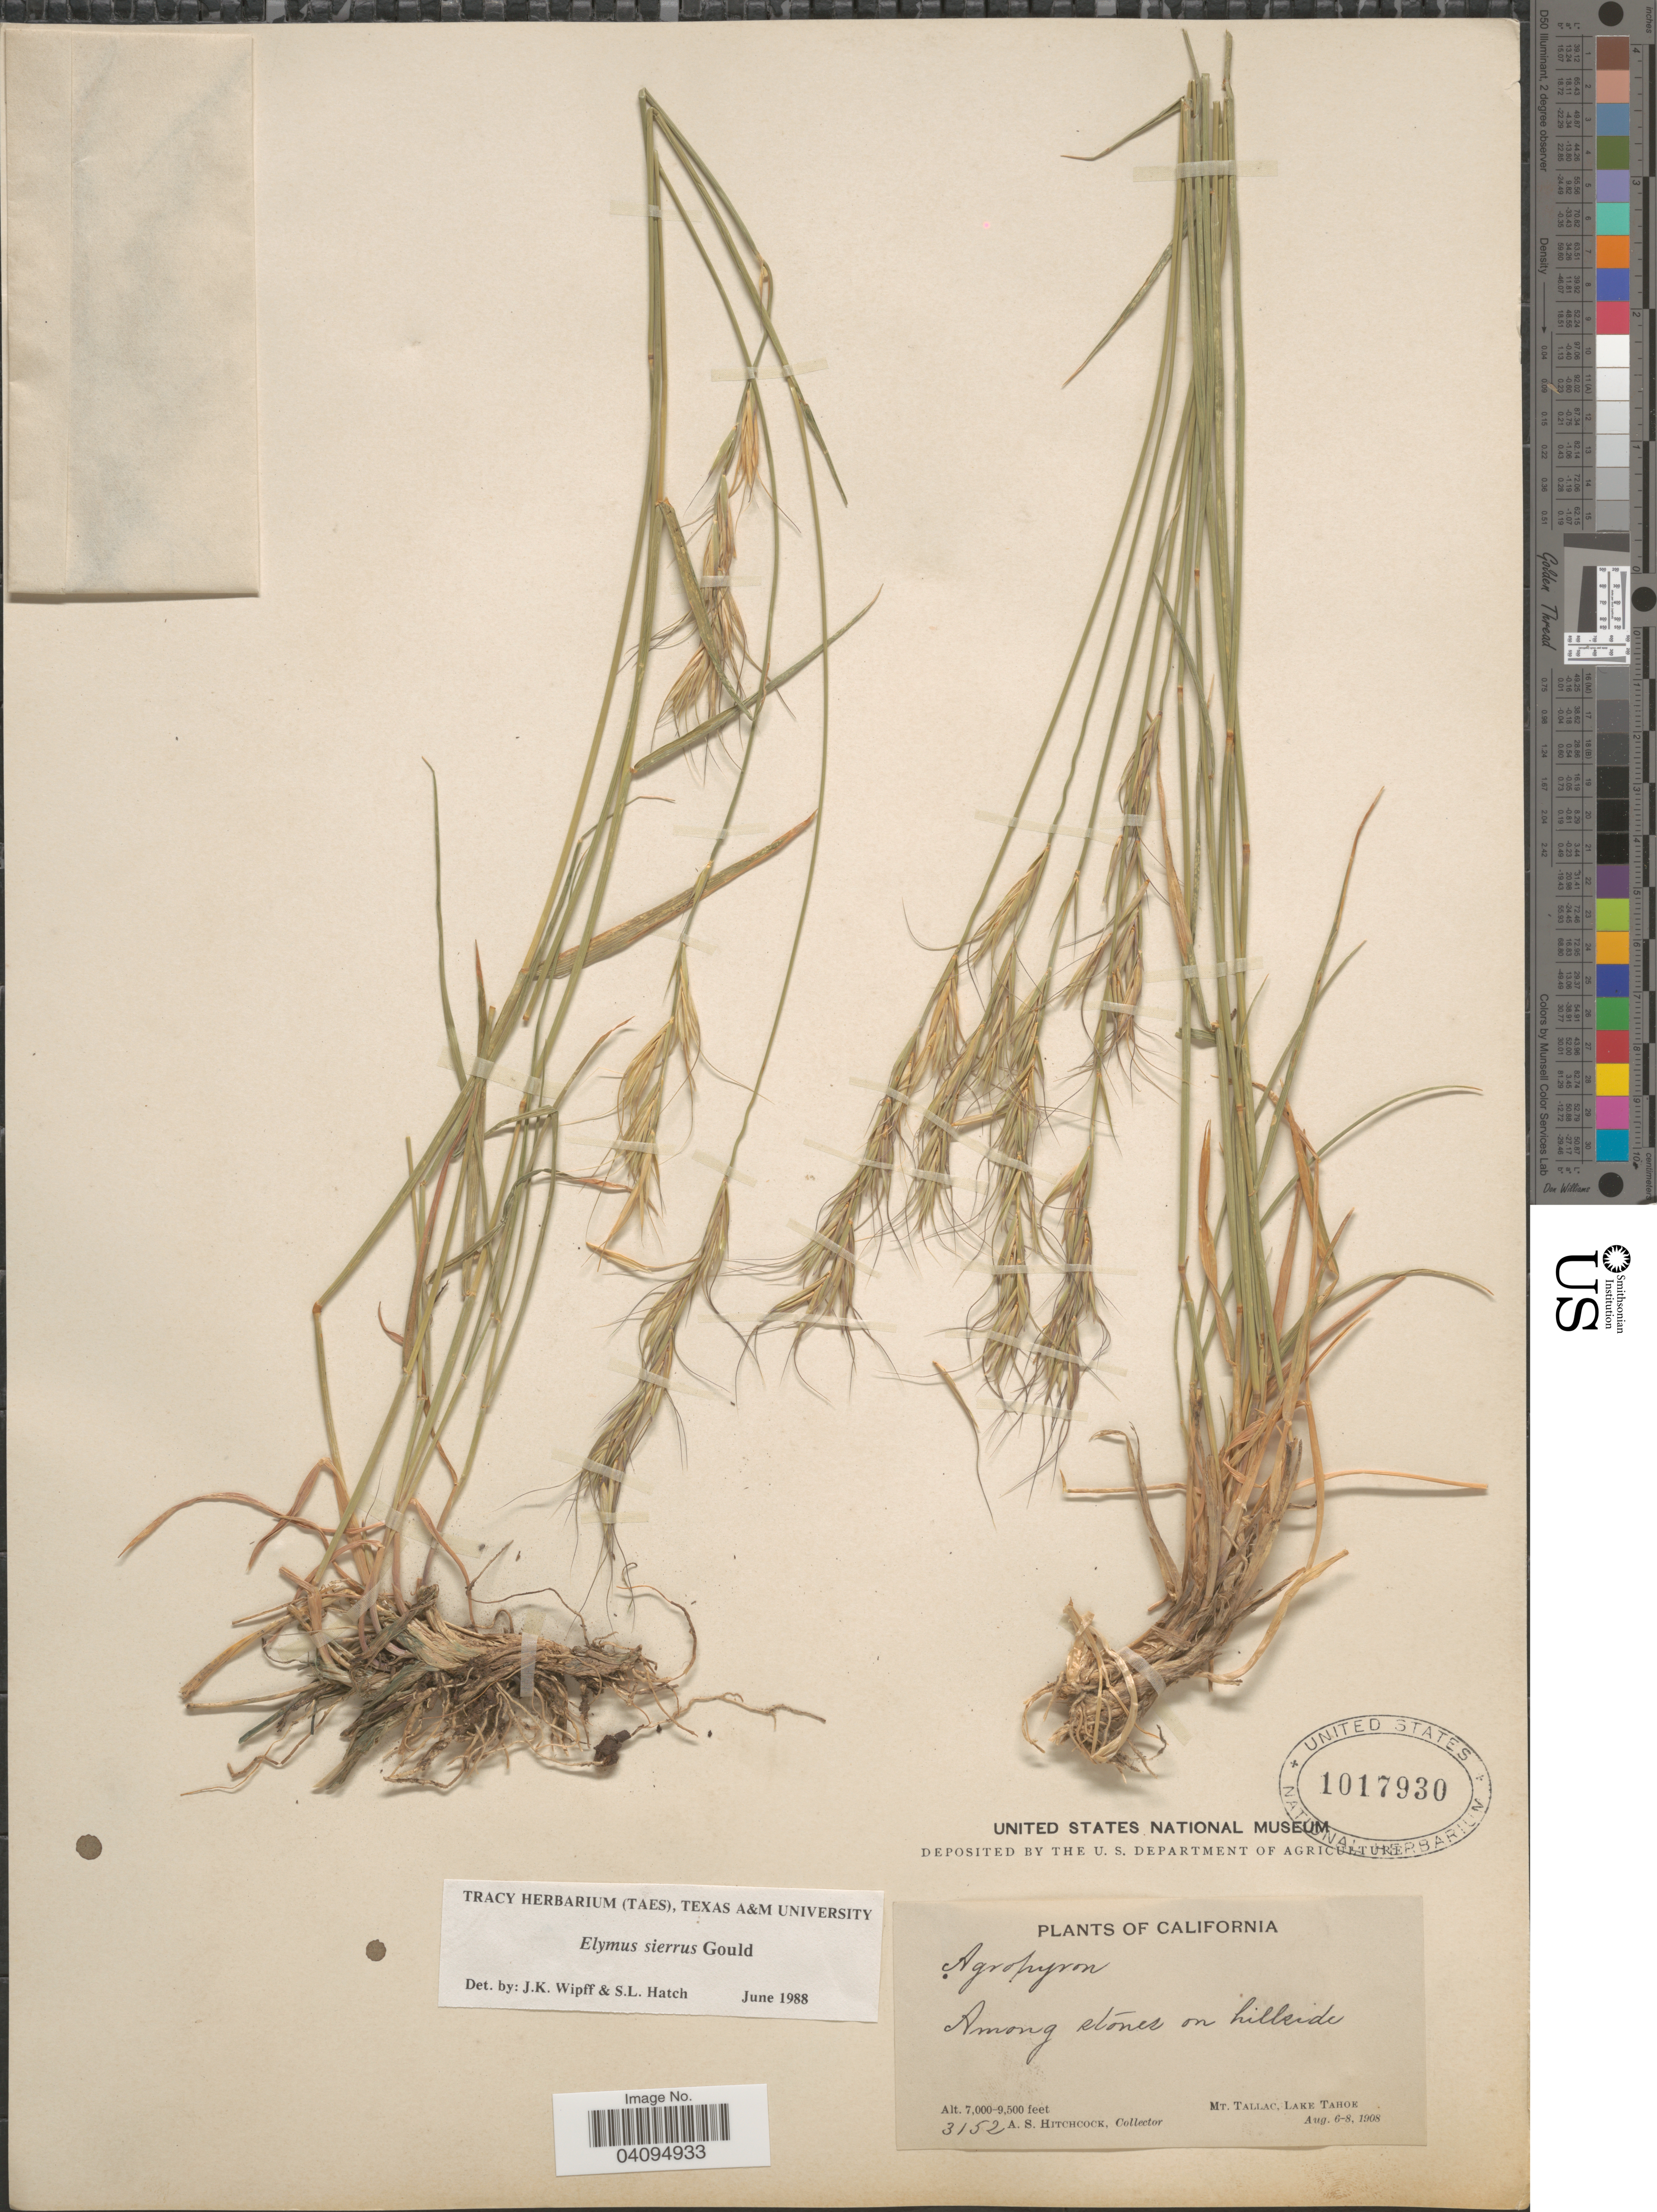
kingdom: Plantae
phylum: Tracheophyta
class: Liliopsida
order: Poales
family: Poaceae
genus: Elymus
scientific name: Elymus sierrae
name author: Gould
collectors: A. S. Hitchcock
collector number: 3152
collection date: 1908-08-06/1908-08-08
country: United States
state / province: California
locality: Mt. Tallac, Lake Tahoe.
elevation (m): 2134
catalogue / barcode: US 1017930